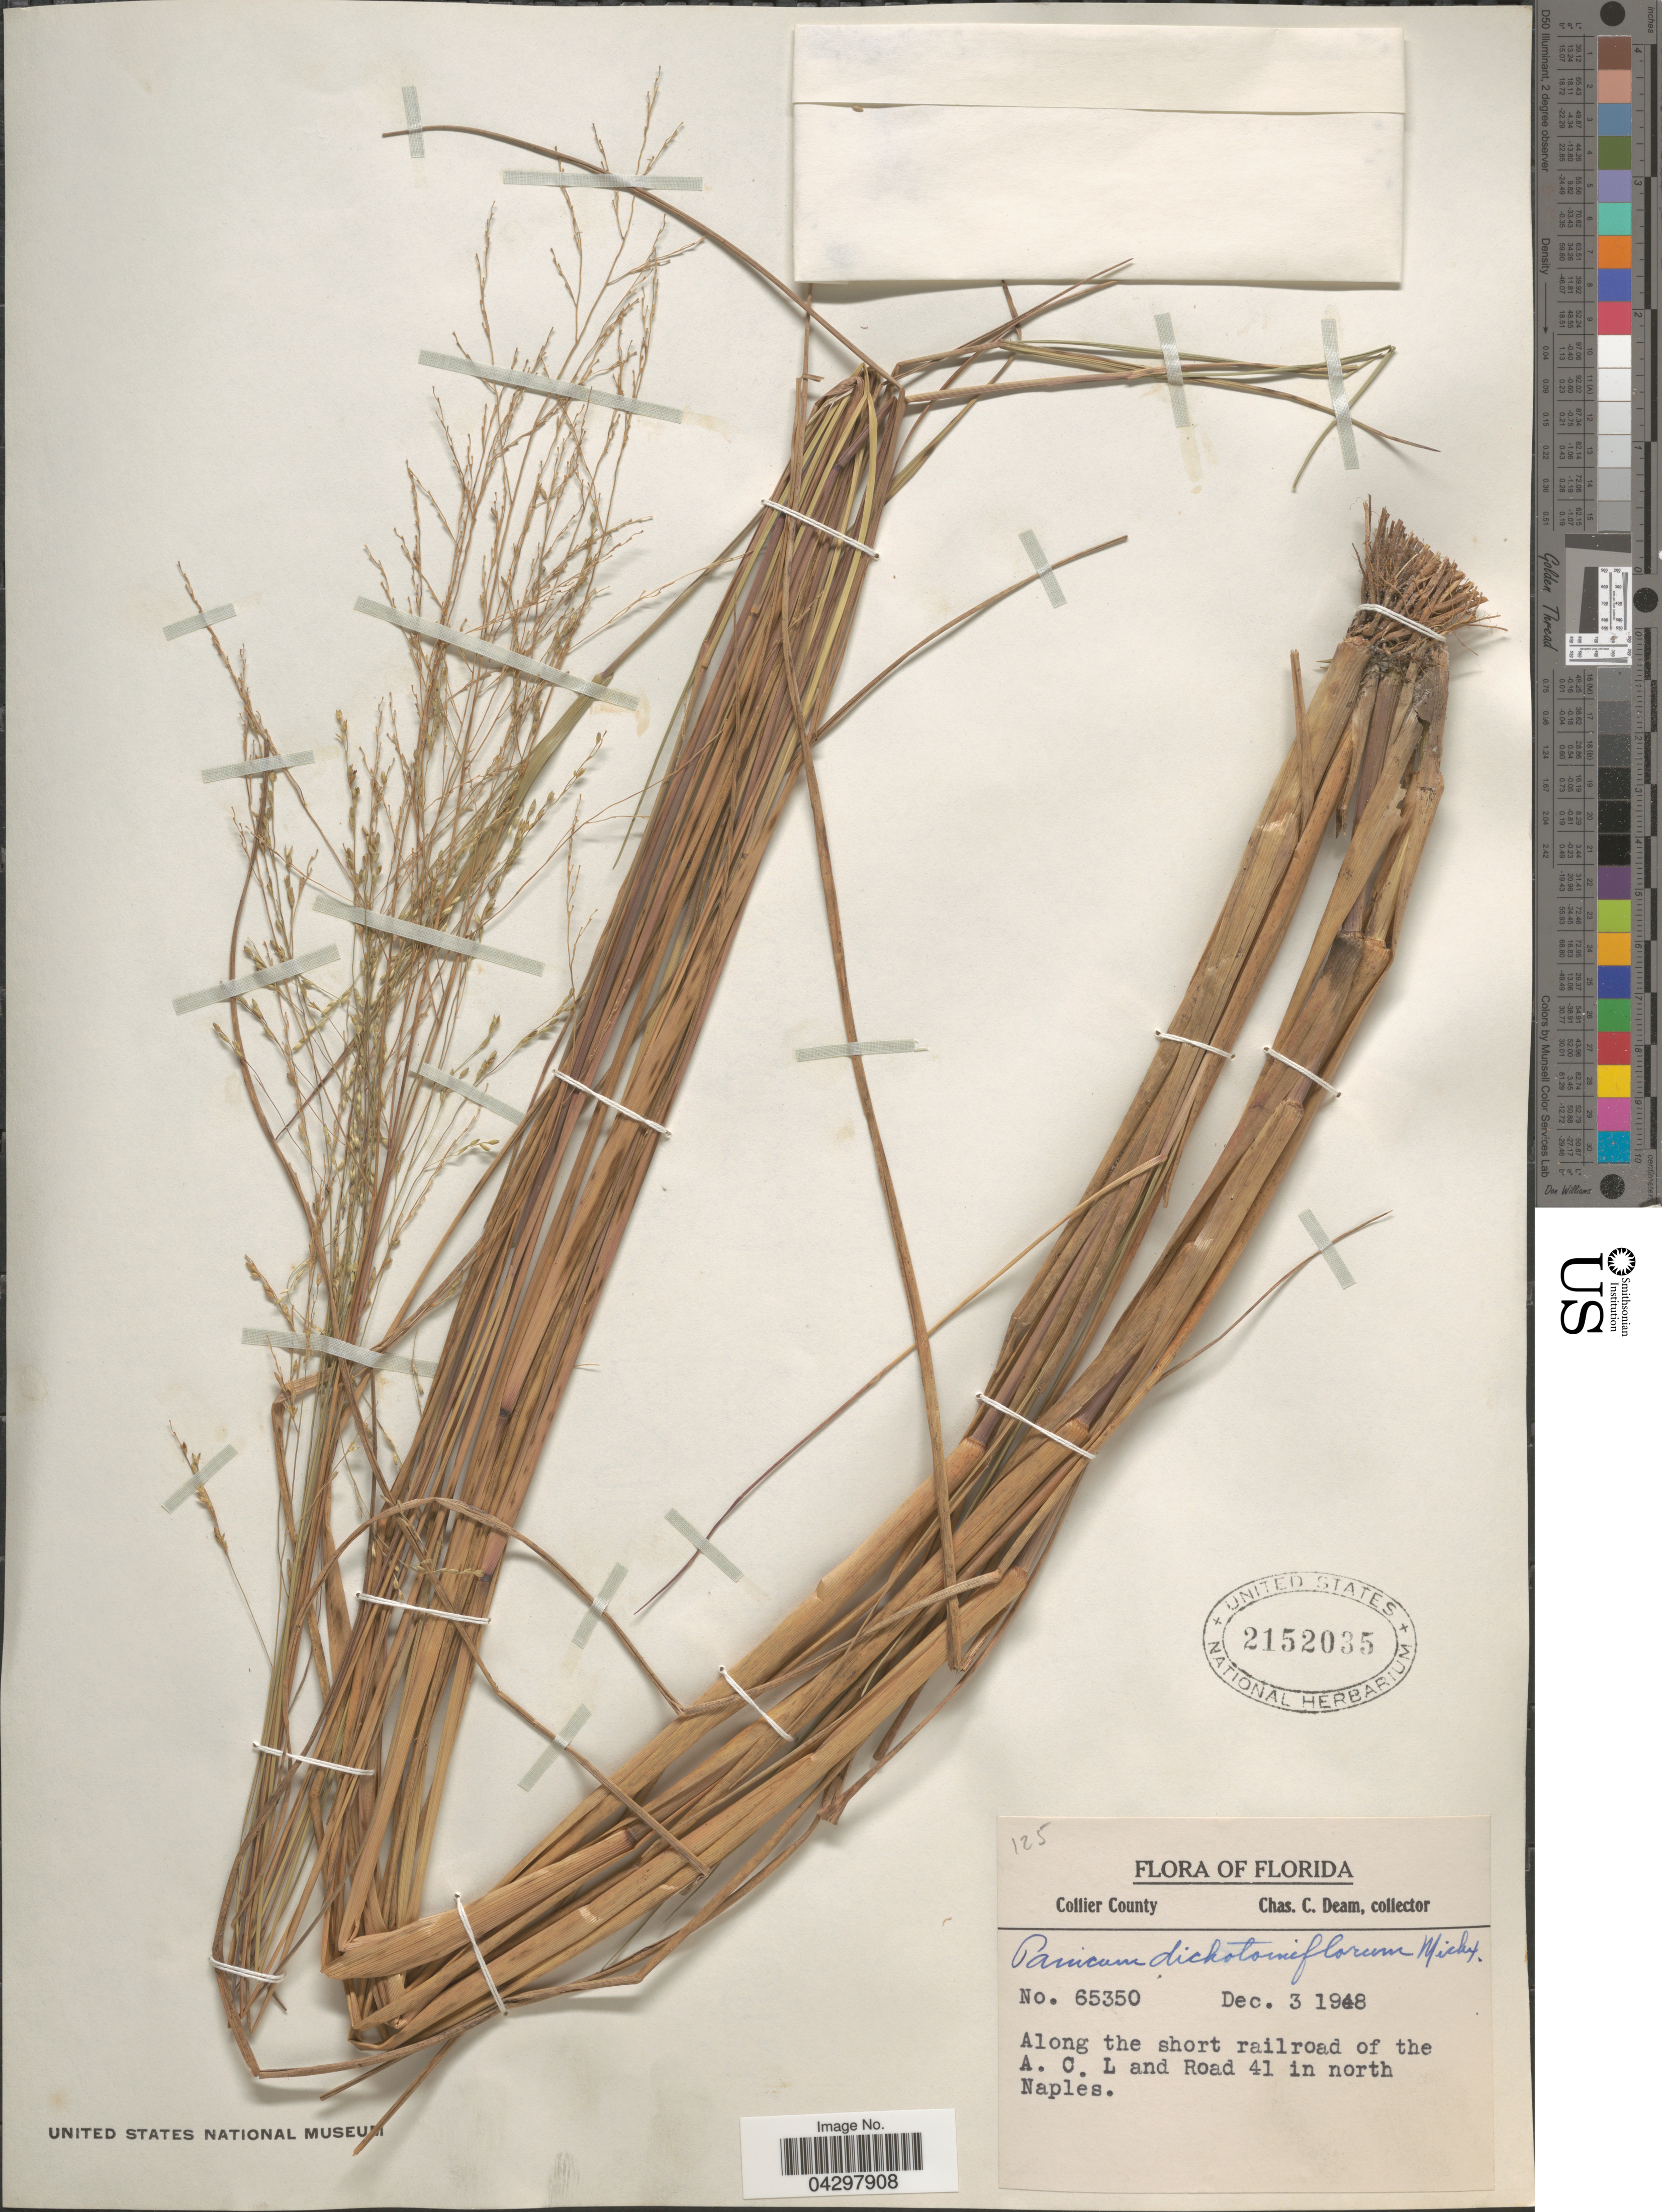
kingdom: Plantae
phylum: Tracheophyta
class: Liliopsida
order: Poales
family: Poaceae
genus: Panicum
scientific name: Panicum dichotomiflorum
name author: Michx.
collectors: C. C. Deam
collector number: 65350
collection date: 1948-12-03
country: United States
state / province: Florida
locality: Collier County. Along the short railroad of the A. C. L. and Road 41 in north Naples.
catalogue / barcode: US 2152035